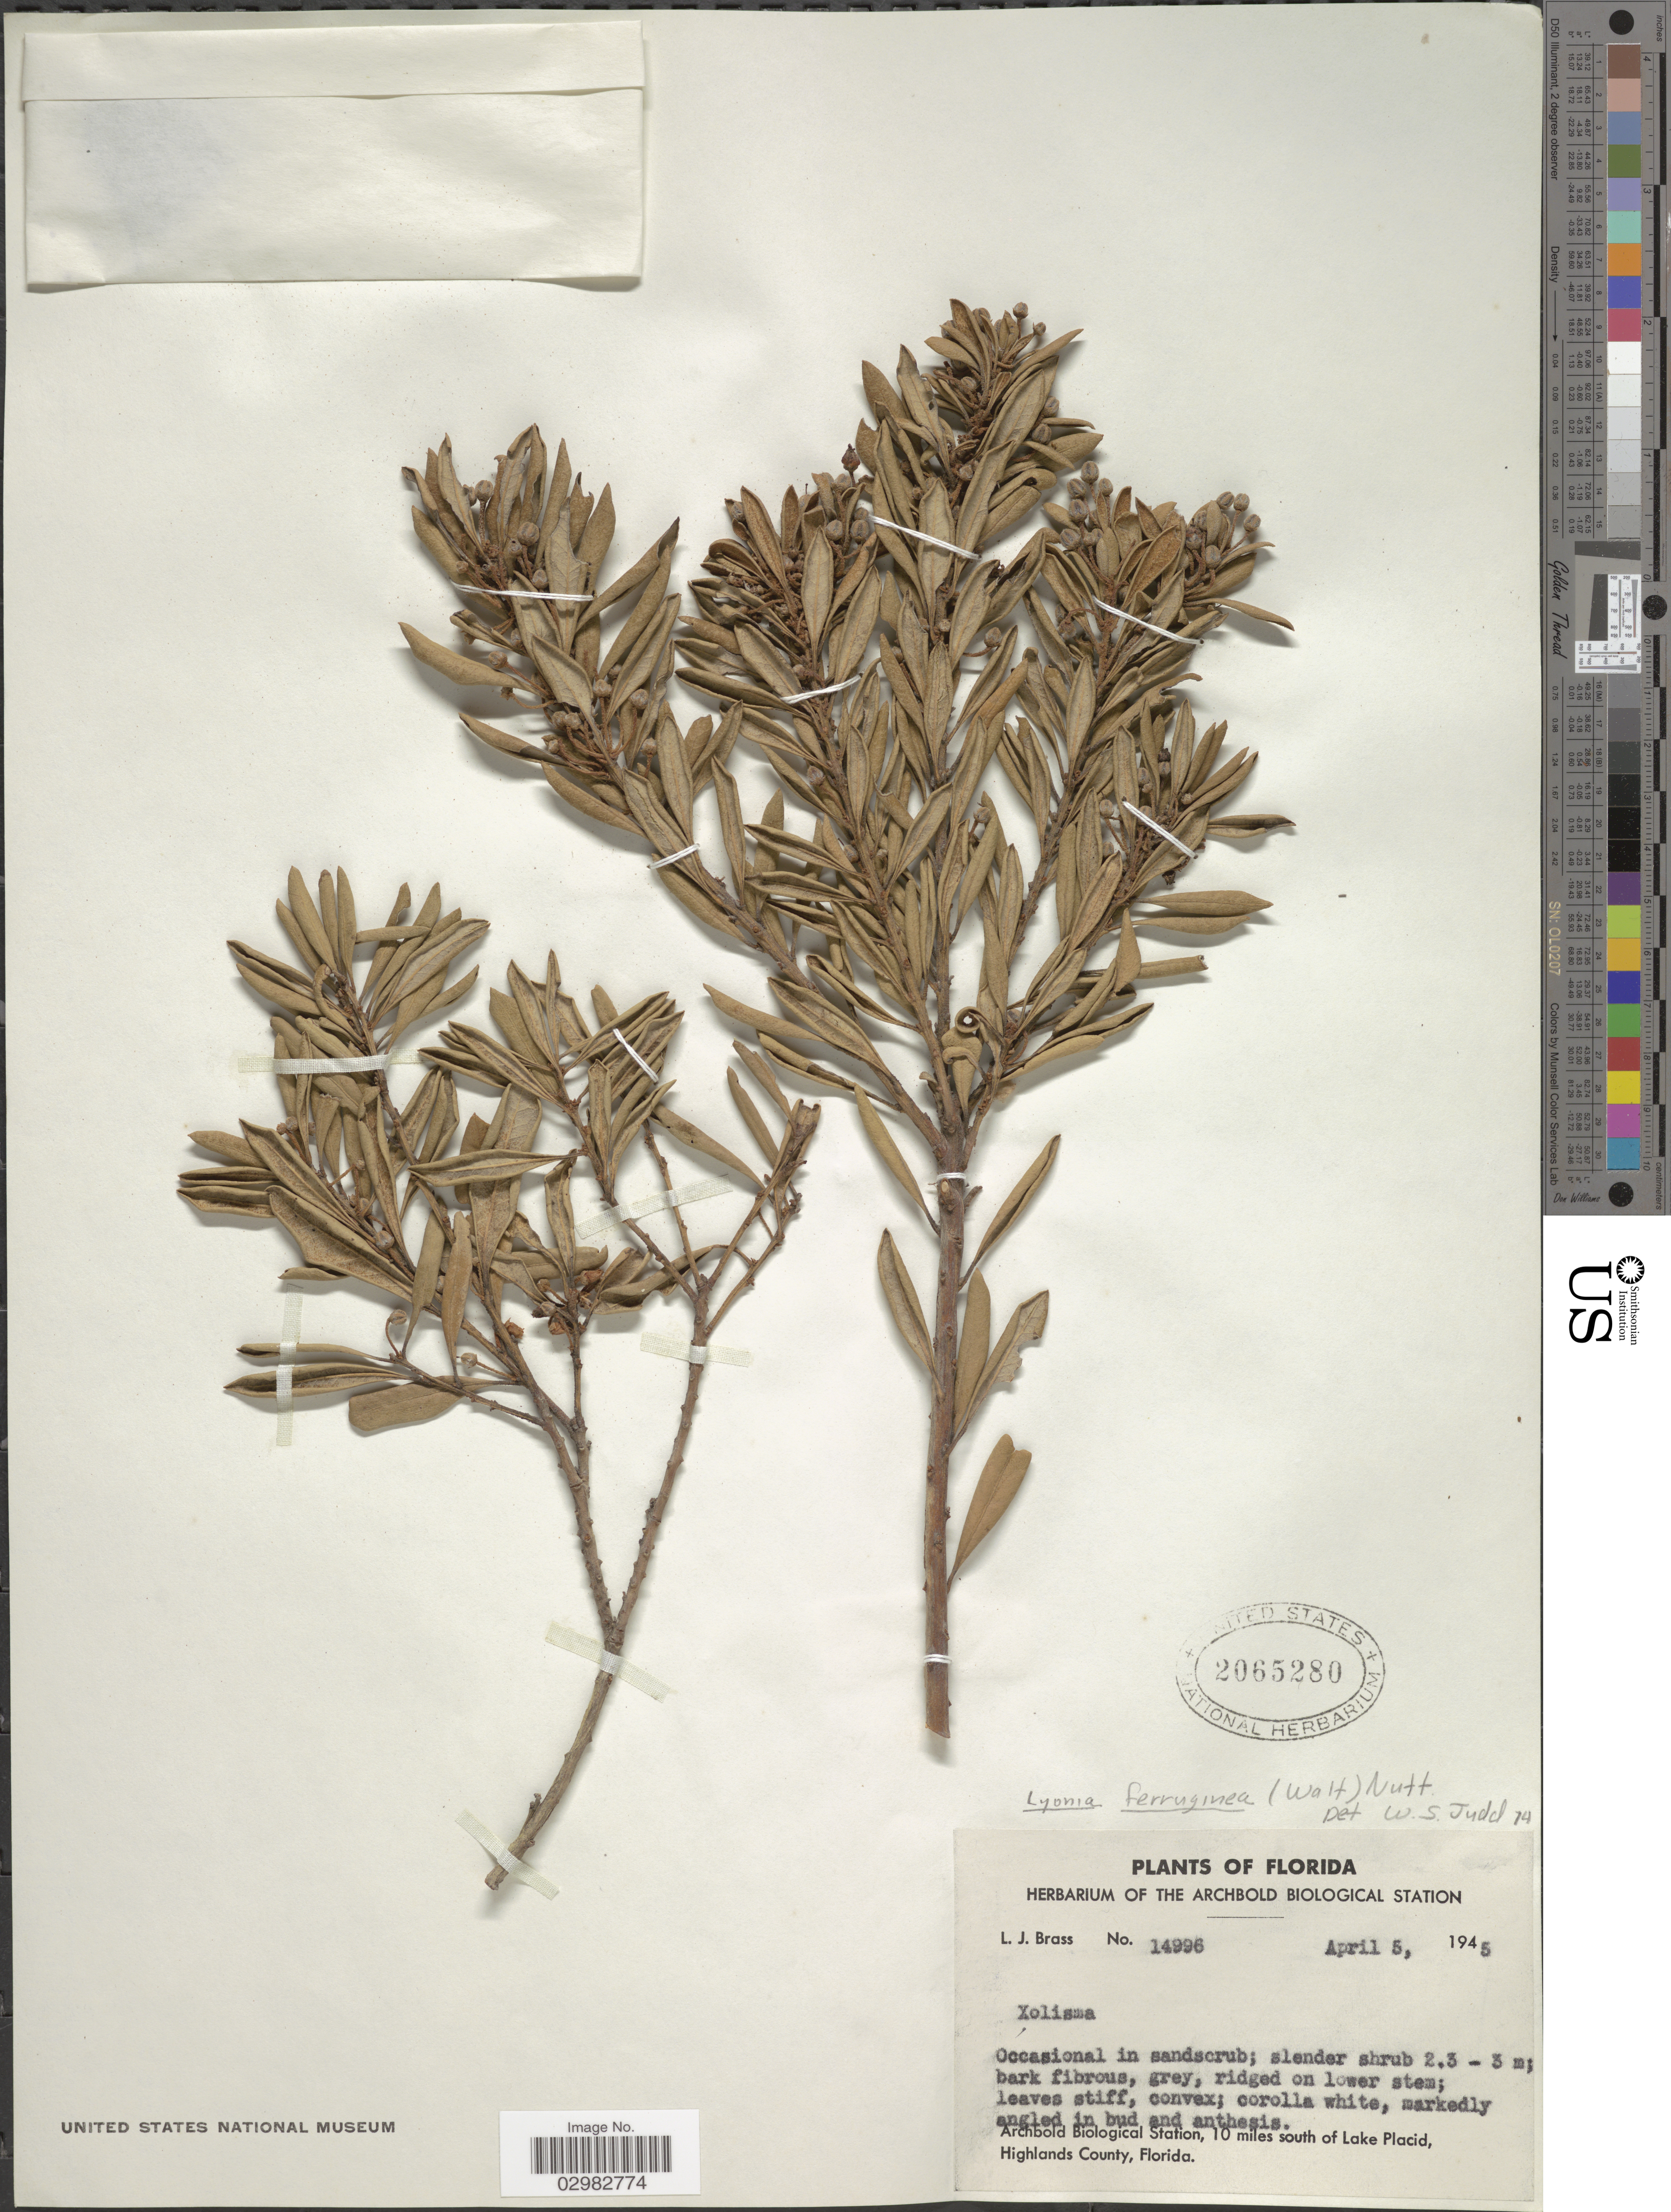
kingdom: Plantae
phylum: Tracheophyta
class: Magnoliopsida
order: Ericales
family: Ericaceae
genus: Lyonia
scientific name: Lyonia fruticosa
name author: (Michx.) G.S. Torr.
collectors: L. J. Brass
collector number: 14996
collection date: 1945-04-05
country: United States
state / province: Florida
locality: Archbold Biological Station, 10 miles south of Lake Placid, Highlands County.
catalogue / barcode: US 2065280